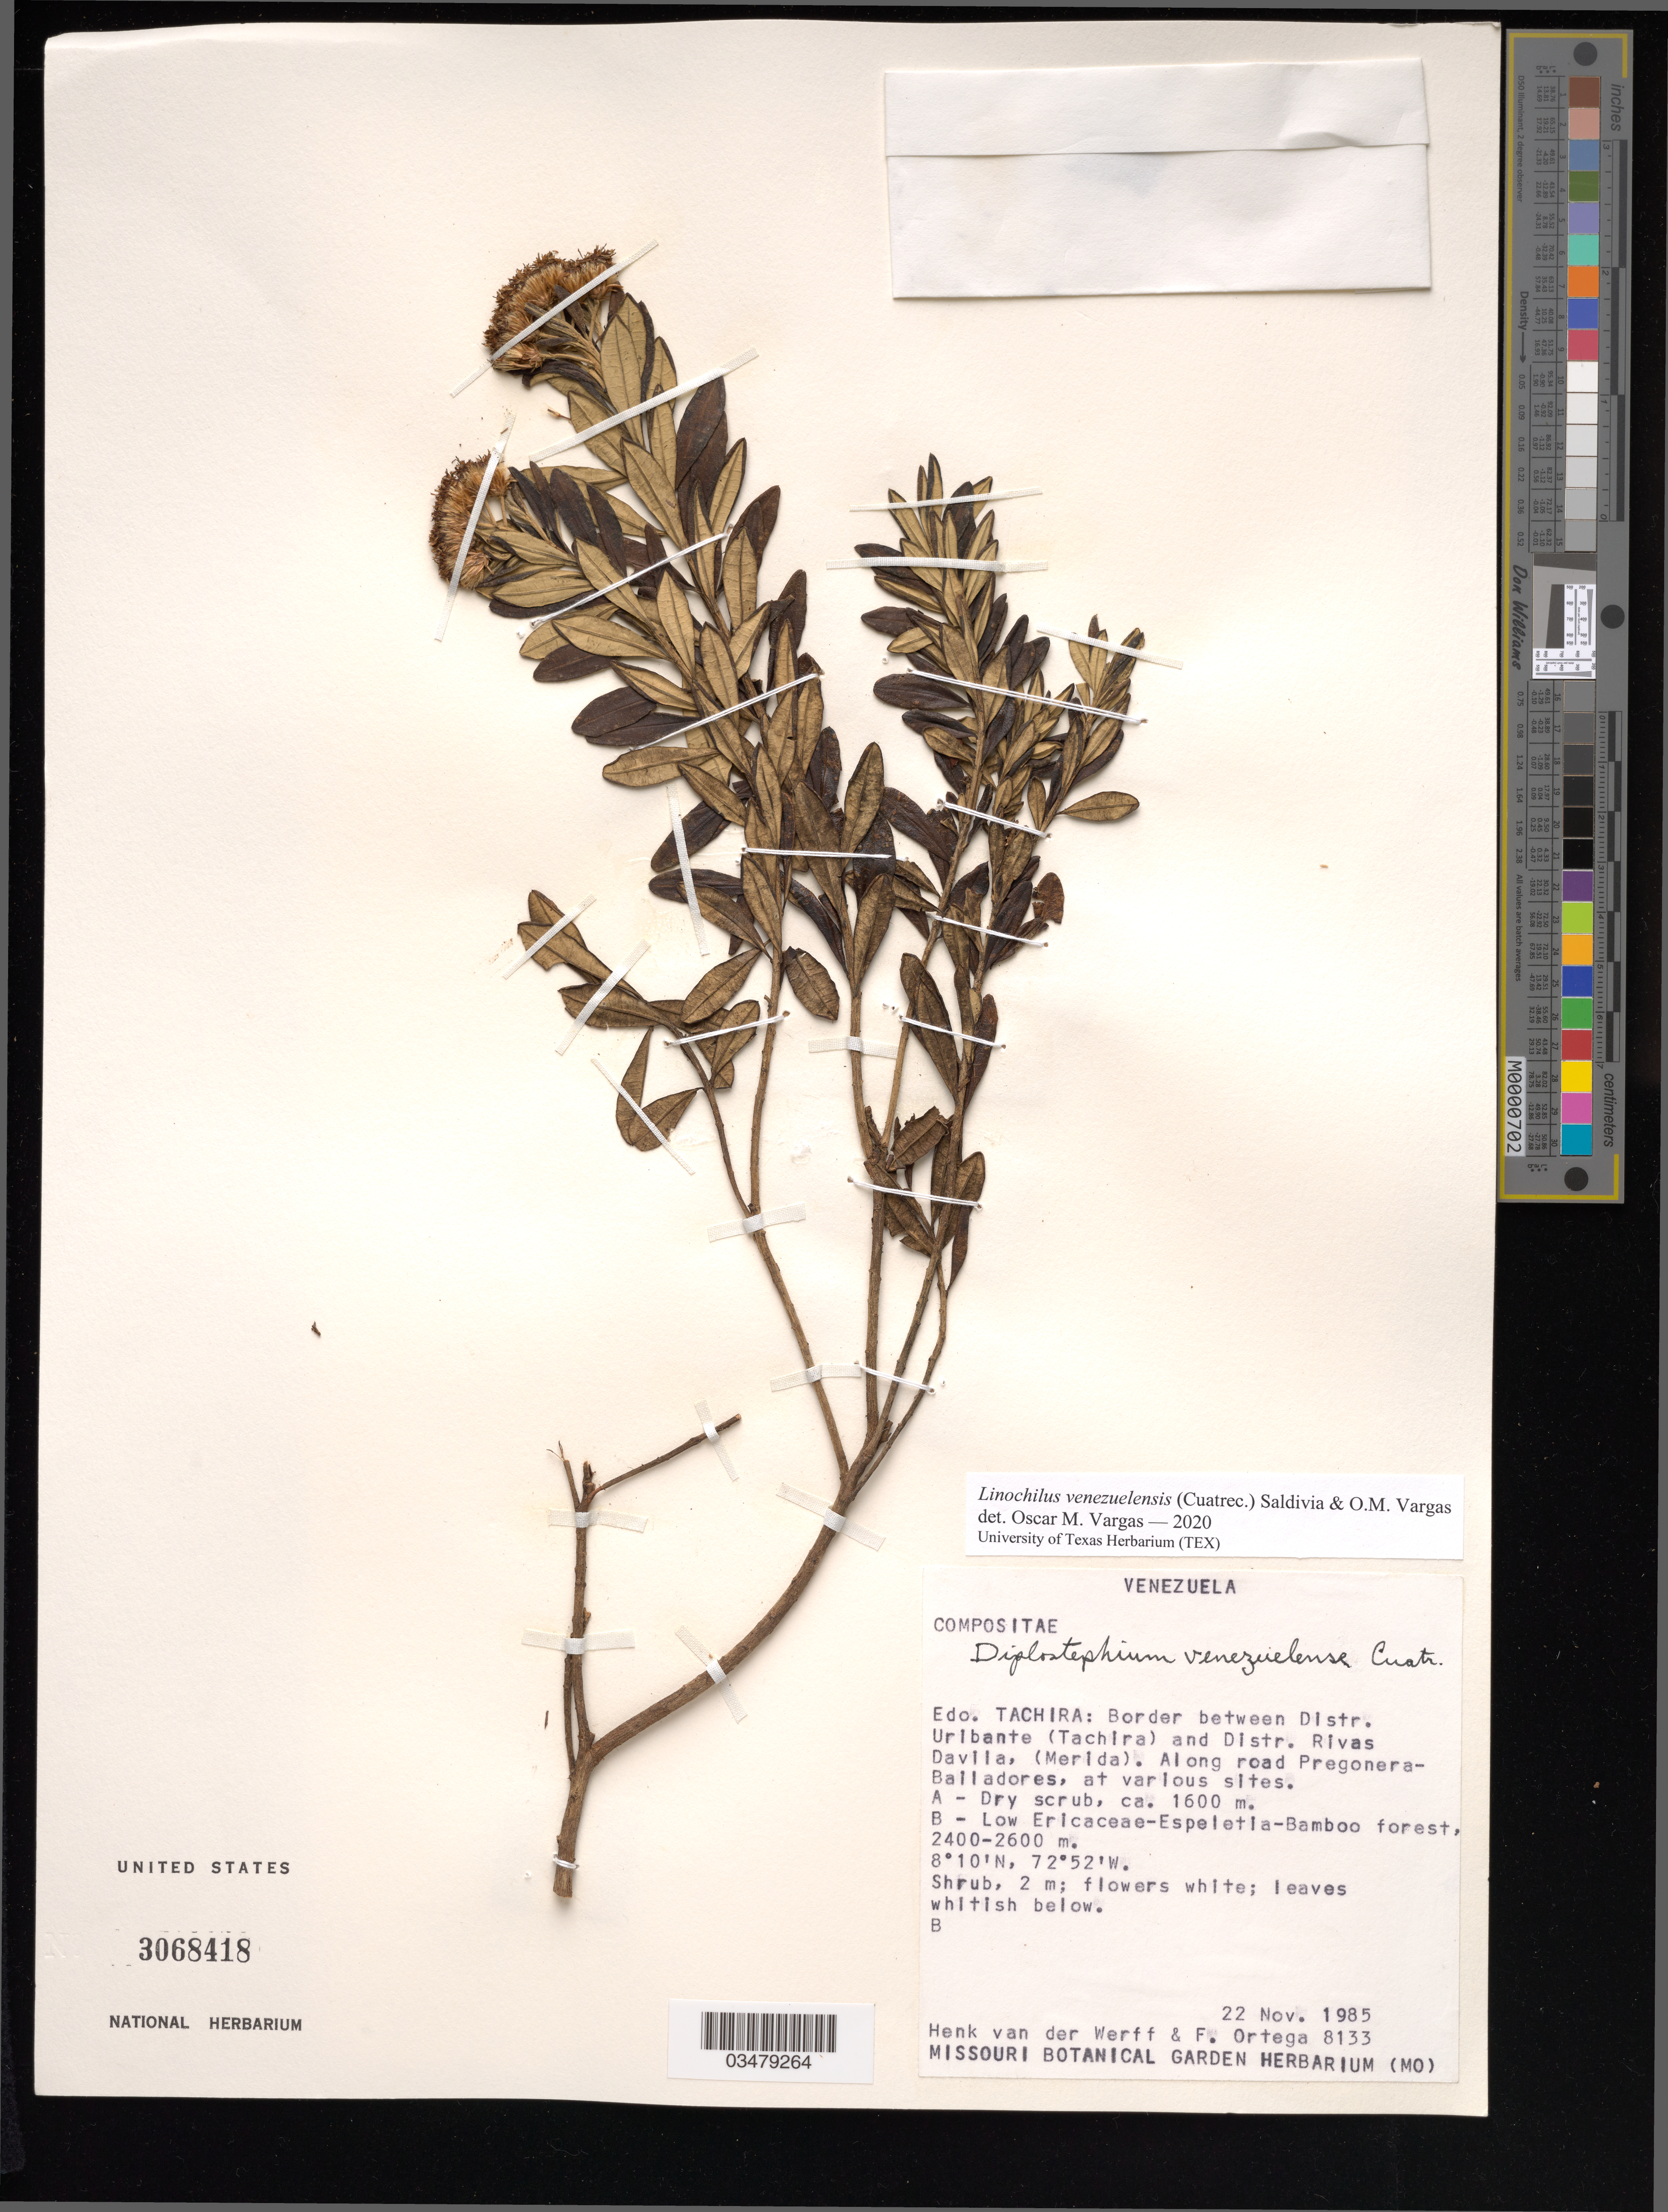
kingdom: Plantae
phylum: Tracheophyta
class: Magnoliopsida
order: Asterales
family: Asteraceae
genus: Linochilus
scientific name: Linochilus venezuelensis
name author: (Cuatrec.) Saldivia & O.M. Vargas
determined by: Vargas, Oscar M.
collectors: H. van der Werff & F. J. Ortega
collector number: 8133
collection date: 1985-11-22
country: Venezuela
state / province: Táchira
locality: Border between Distr. Uribante (Táchira) and Distr. Rivas Dávila (Mérida). Along road Pregonera-Bailadores, at various sites.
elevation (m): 2400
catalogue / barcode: US 3068418